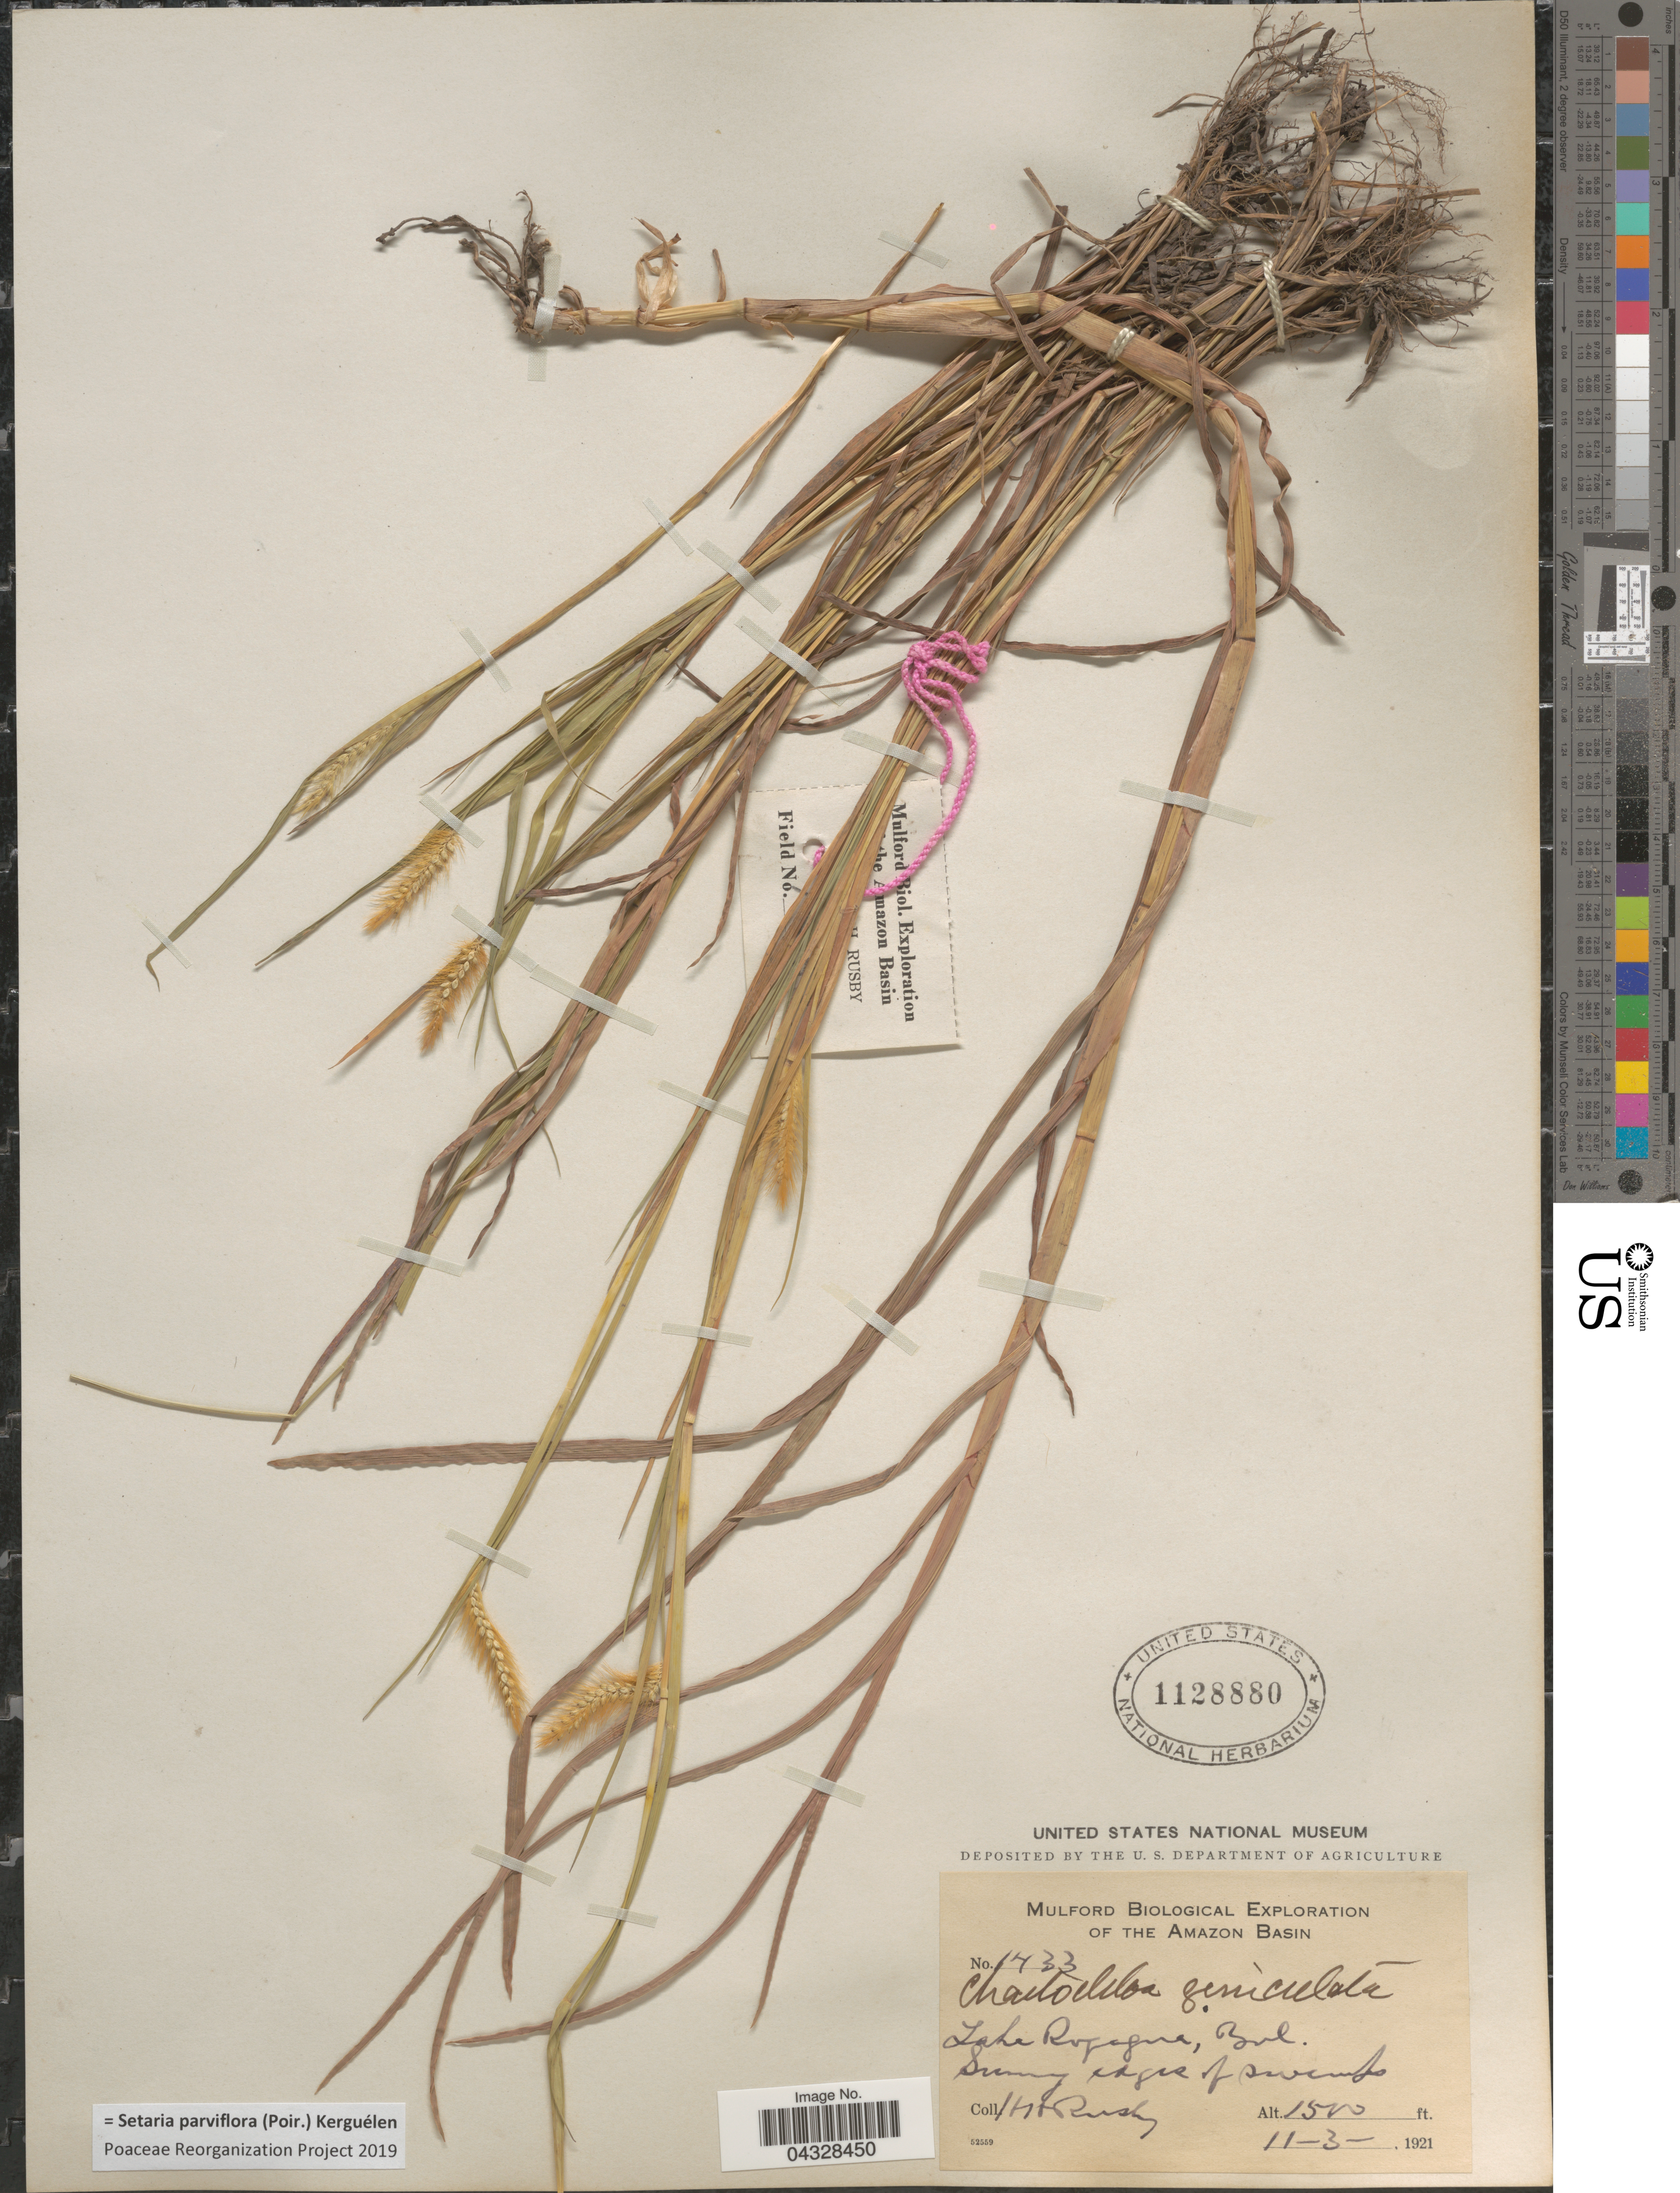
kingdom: Plantae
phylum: Tracheophyta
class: Liliopsida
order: Poales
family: Poaceae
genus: Setaria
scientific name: Setaria parviflora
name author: (Poir.) Kerguélen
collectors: H. H. Rusby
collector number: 1433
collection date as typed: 11-3-,1921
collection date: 1921-11-03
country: Bolivia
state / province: Beni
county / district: José Ballivián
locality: Lake Rogagua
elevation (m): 457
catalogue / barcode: US 1128880